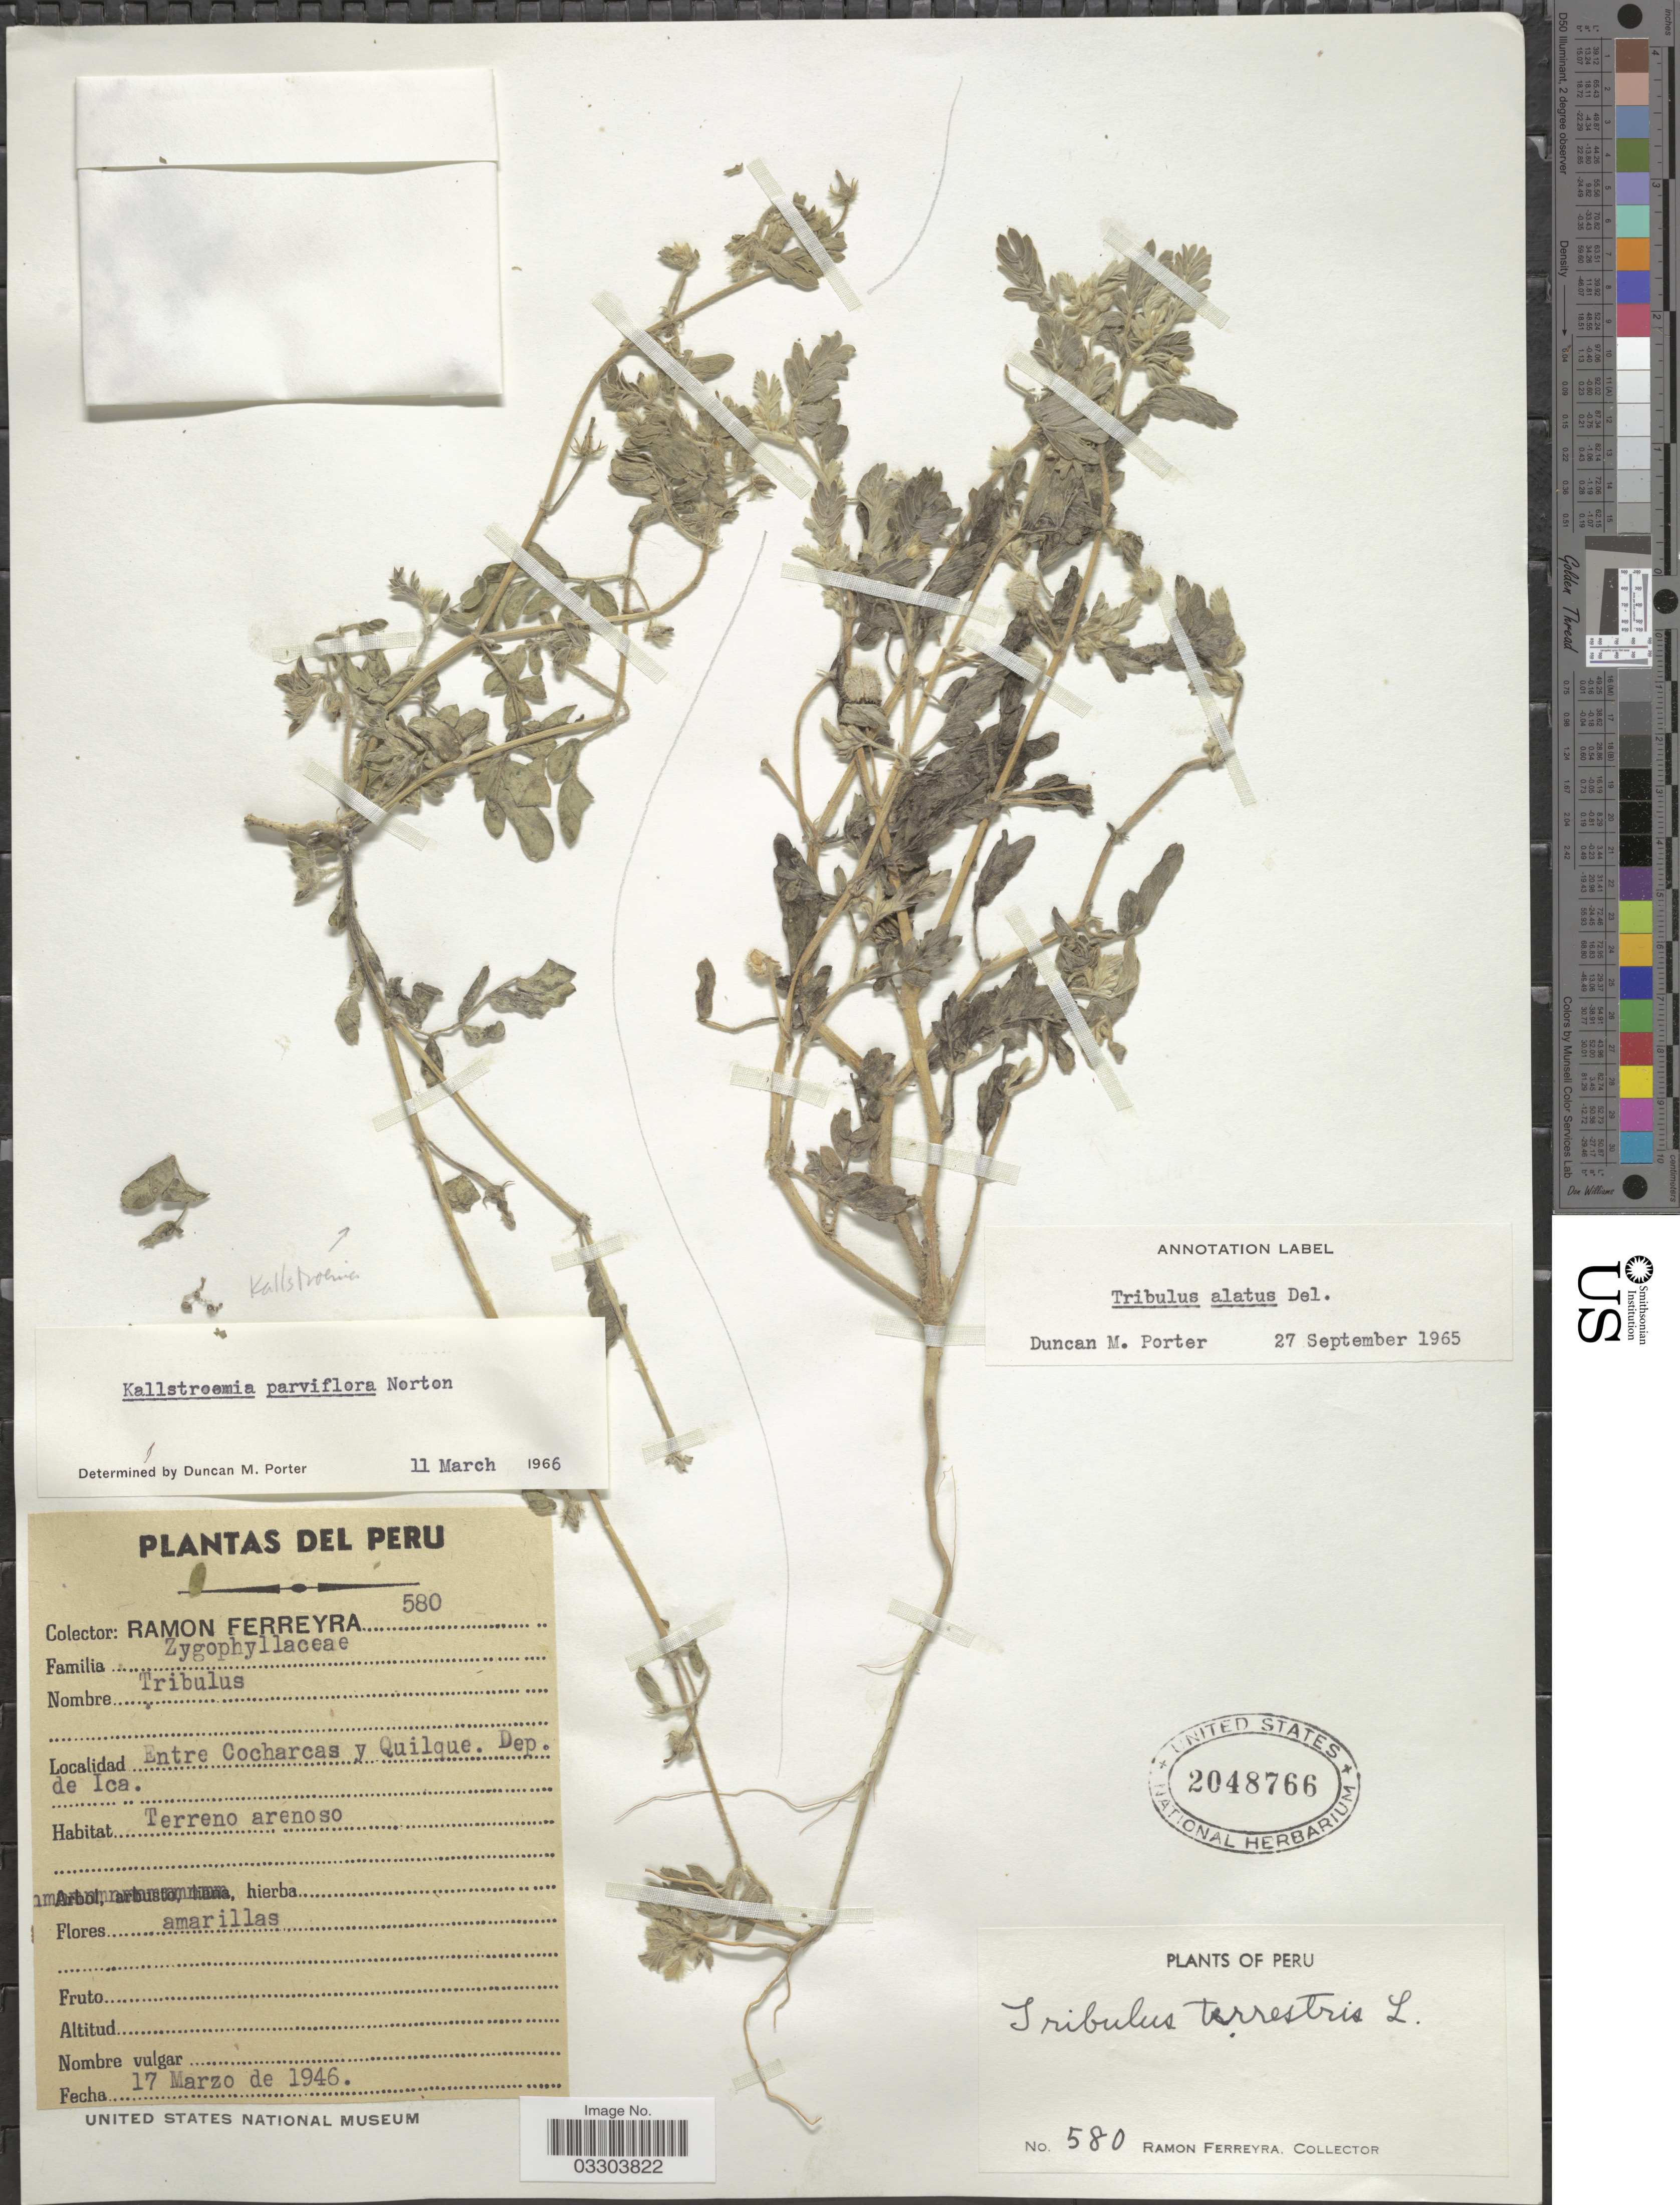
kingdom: Plantae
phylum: Tracheophyta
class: Magnoliopsida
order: Zygophyllales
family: Zygophyllaceae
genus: Kallstroemia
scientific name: Kallstroemia parviflora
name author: Norton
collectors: R. A. Ferreyra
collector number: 580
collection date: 1946-03-17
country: Peru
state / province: Ica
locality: Entre Cocharcas y Quilque. Dep. de Ica.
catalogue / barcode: US 2048766